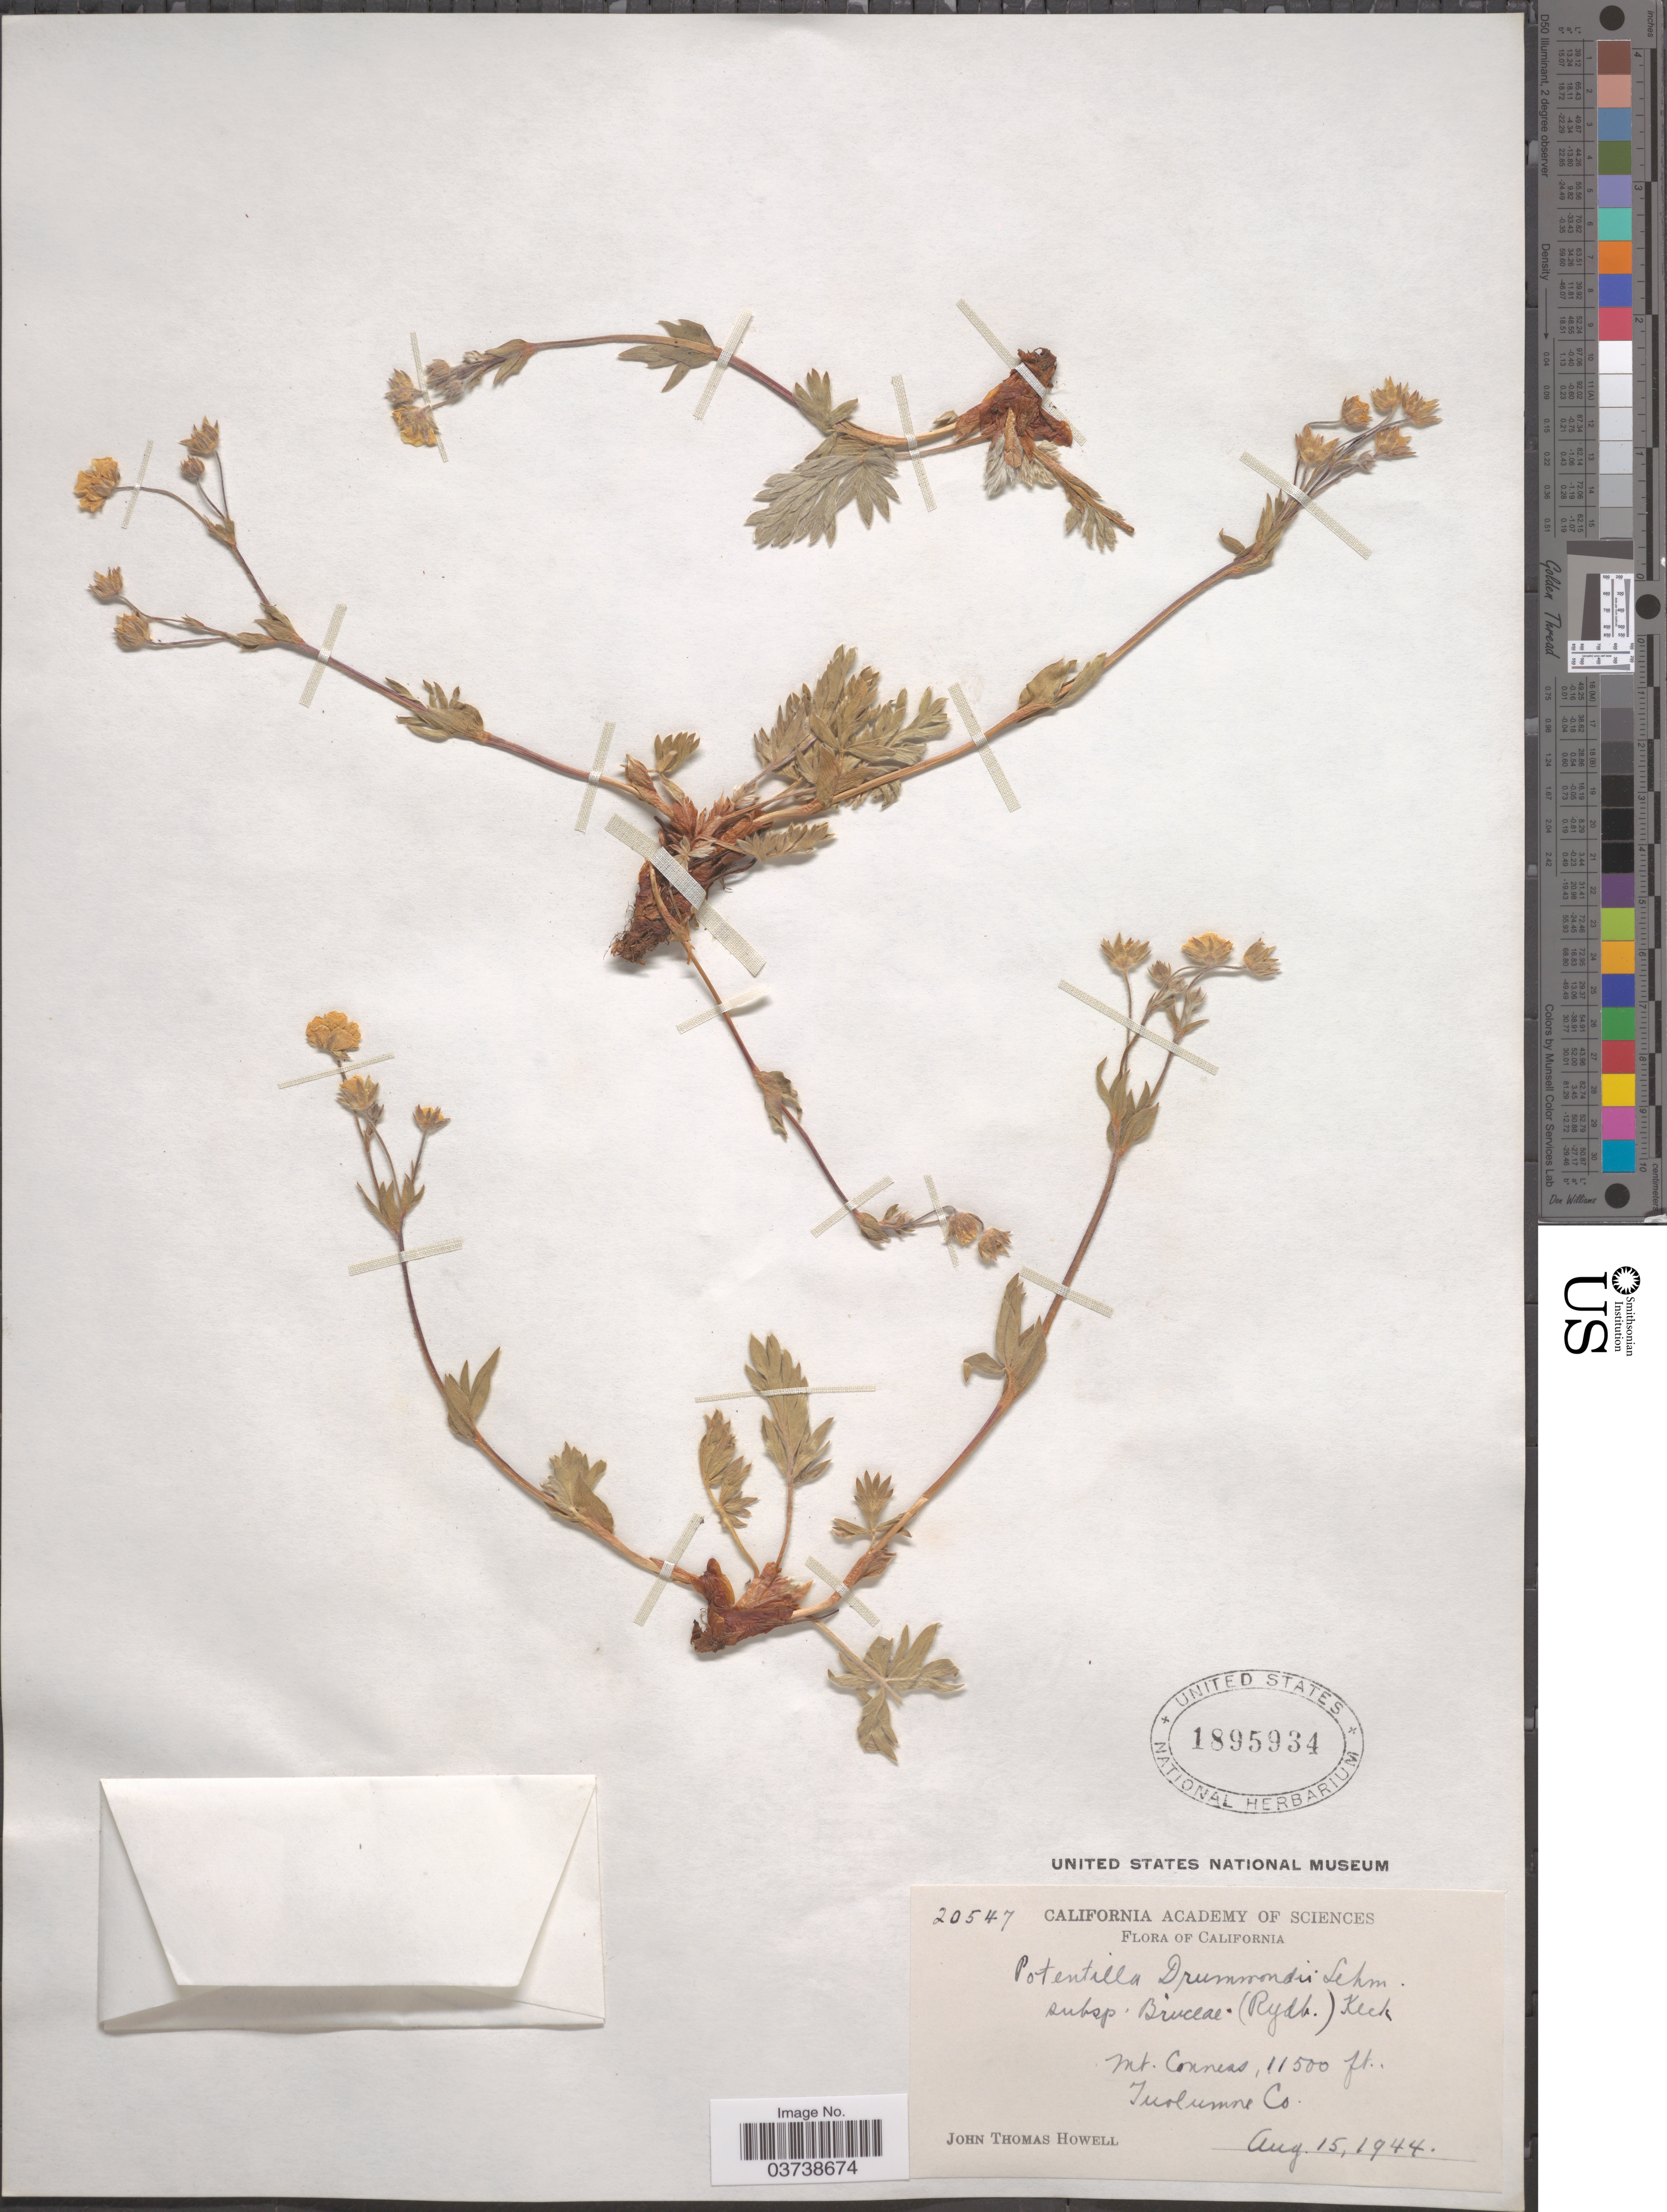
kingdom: Plantae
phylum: Tracheophyta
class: Magnoliopsida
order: Rosales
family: Rosaceae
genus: Potentilla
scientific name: Potentilla bruceae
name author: Rydb.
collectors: J. T. Howell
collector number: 20547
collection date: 1944-08-15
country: United States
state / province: California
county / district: Tuolumne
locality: Mt. Connes. Tuolumne Co.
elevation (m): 3505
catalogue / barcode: US 1895934